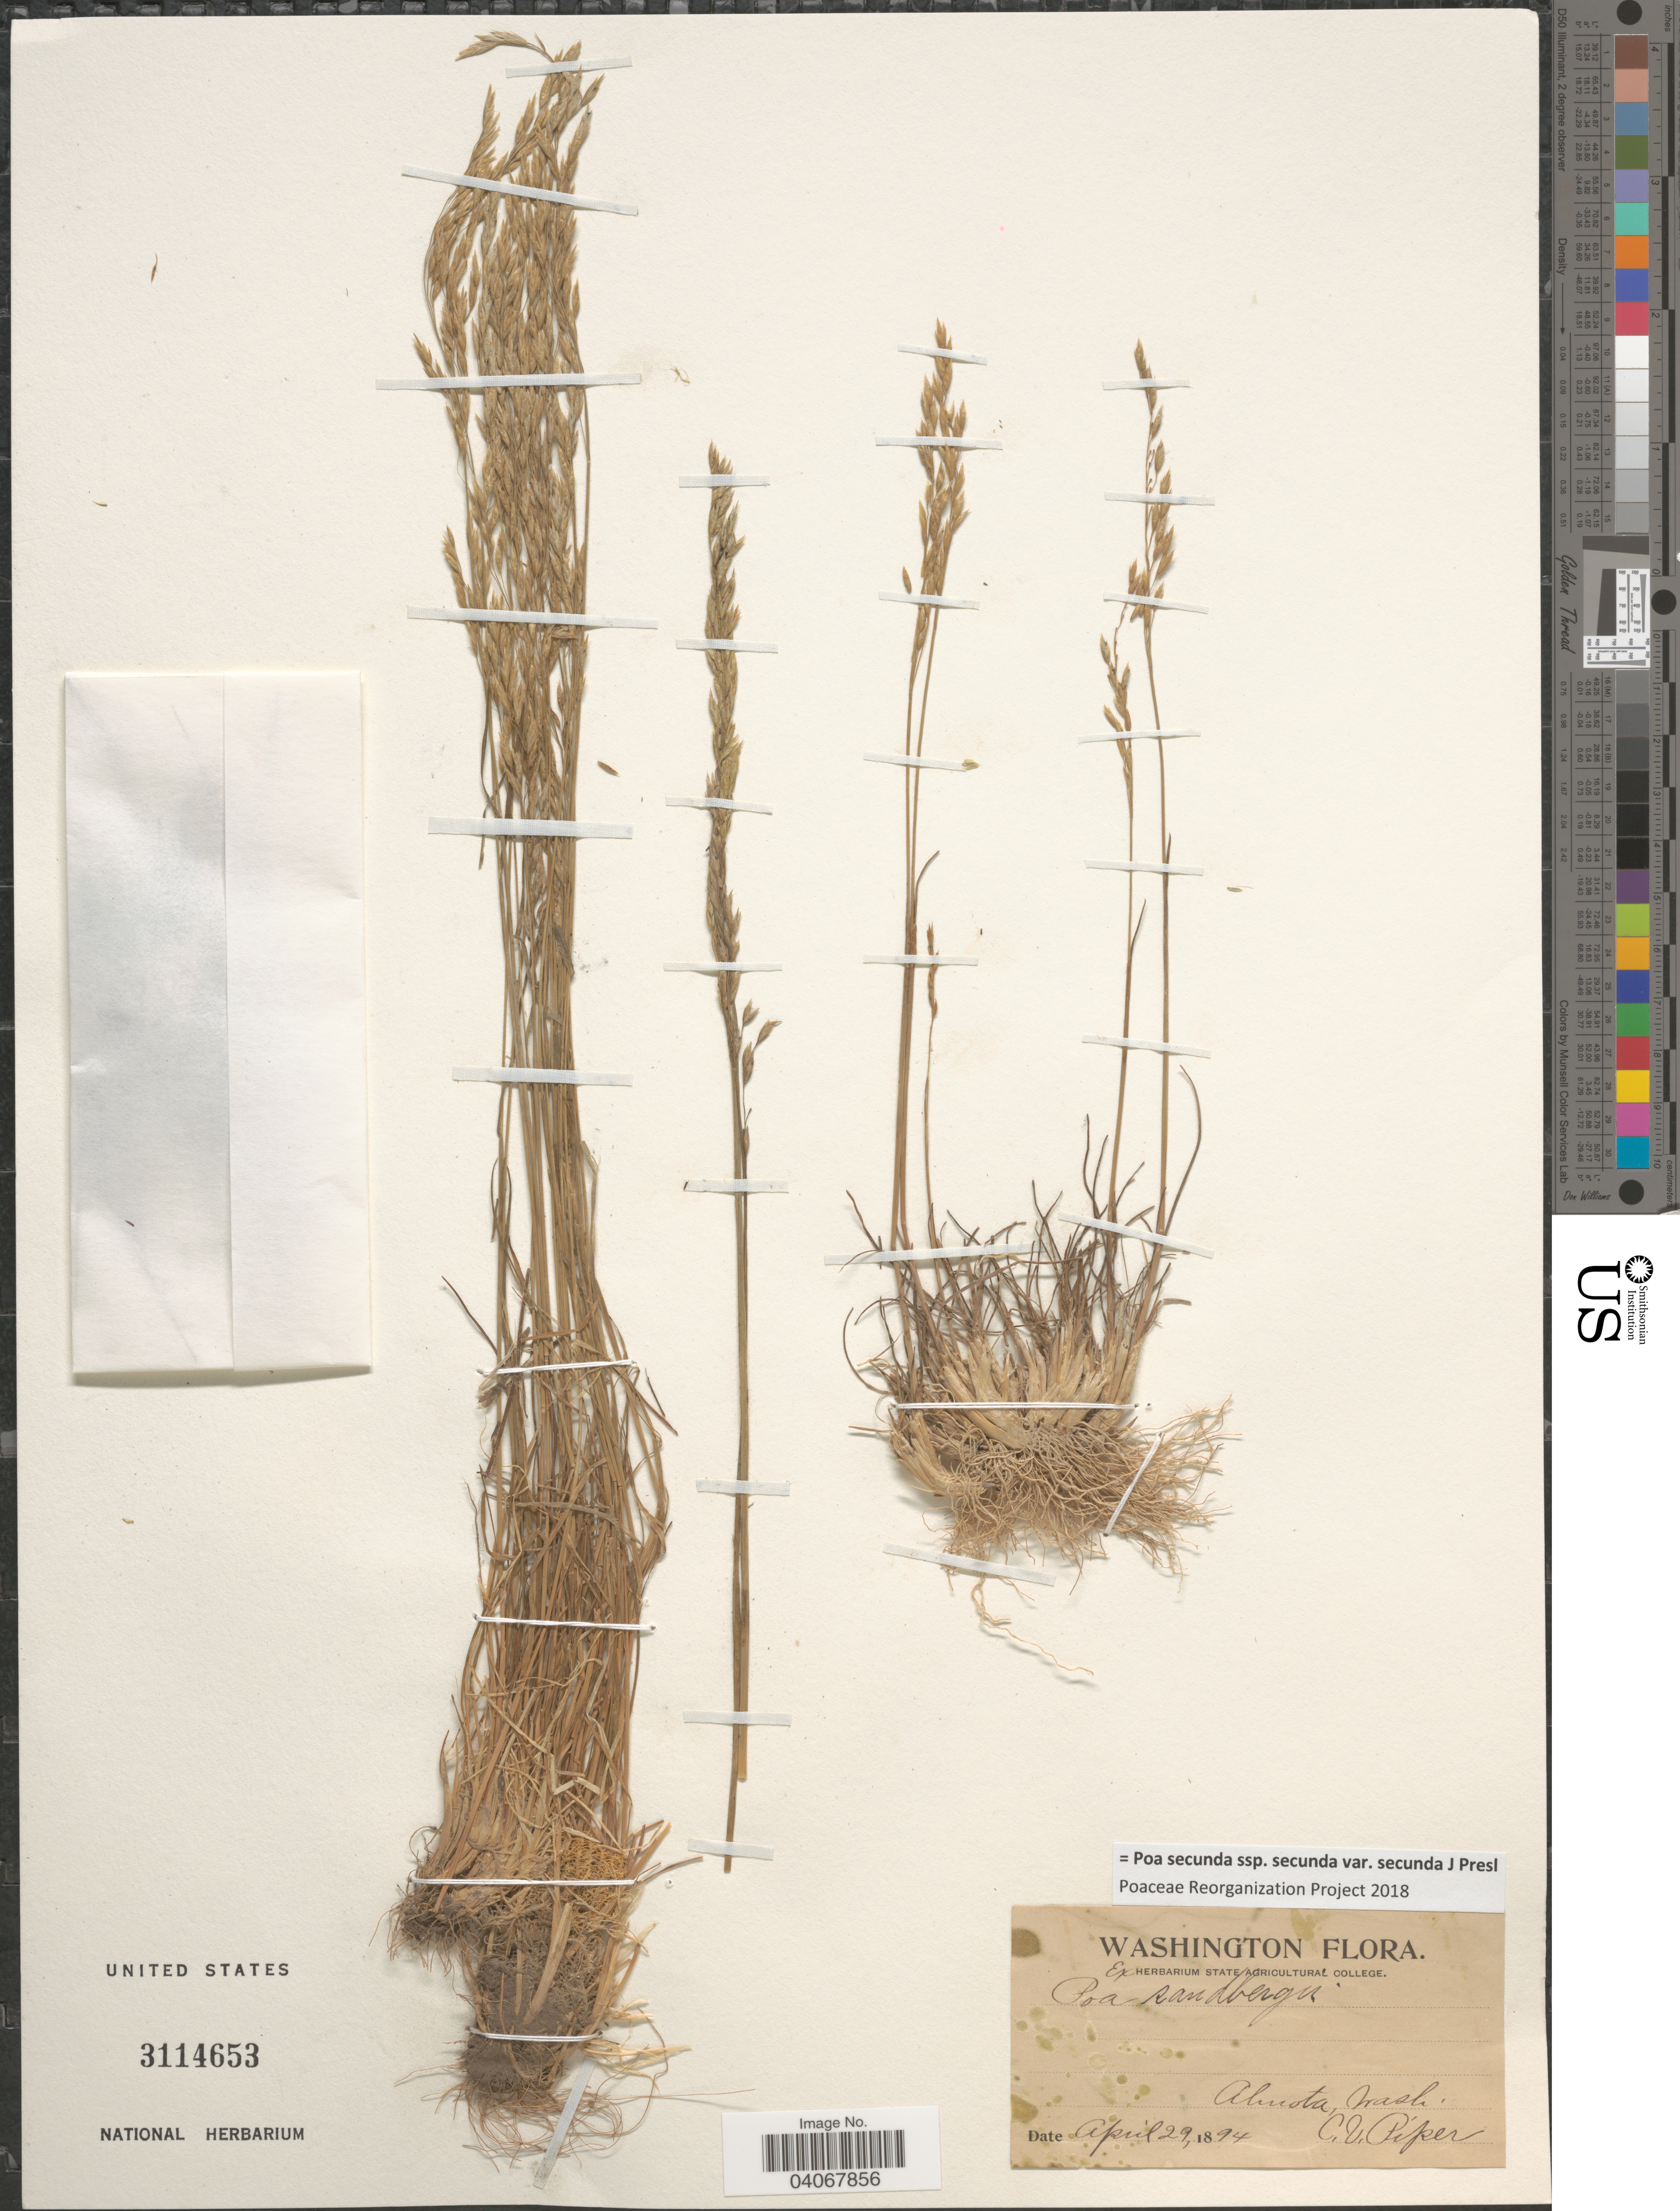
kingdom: Plantae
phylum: Tracheophyta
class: Liliopsida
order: Poales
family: Poaceae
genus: Poa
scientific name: Poa secunda subsp. secunda var. secunda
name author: J. Presl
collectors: C. V. Piper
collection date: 1894-04-29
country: United States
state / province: Washington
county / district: Whitman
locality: Almota.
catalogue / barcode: US 3114653